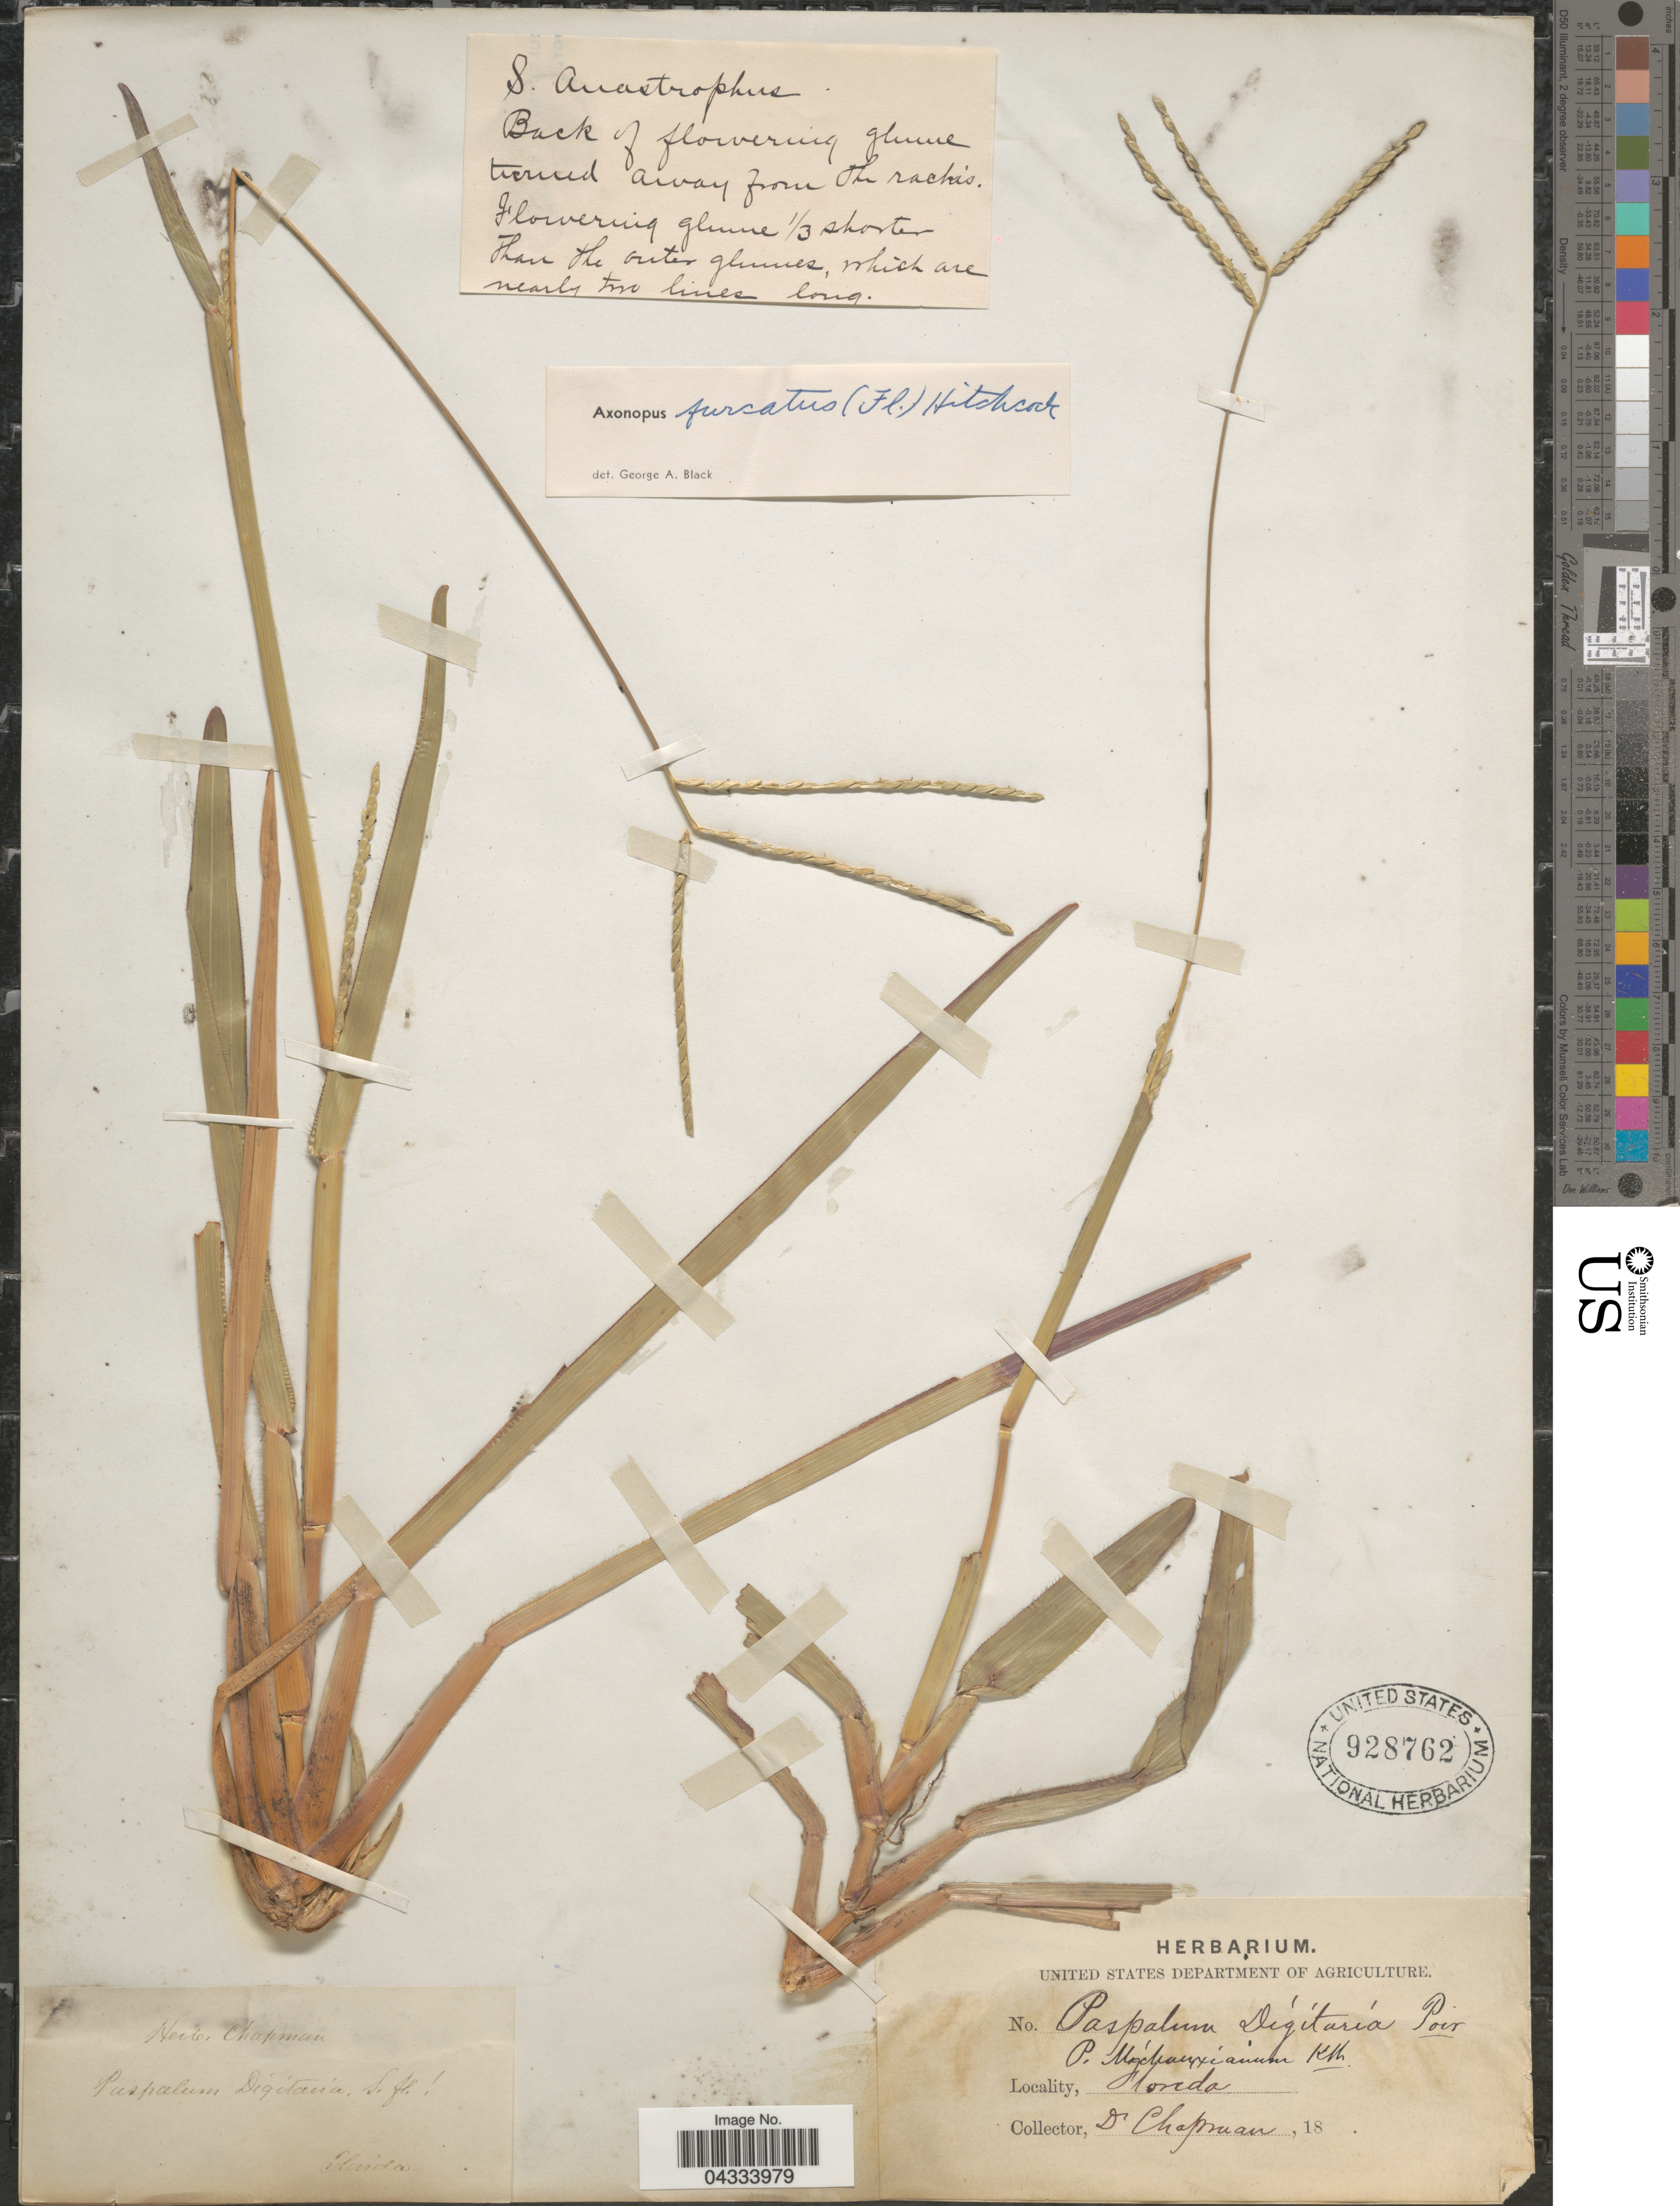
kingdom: Plantae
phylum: Tracheophyta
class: Liliopsida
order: Poales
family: Poaceae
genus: Axonopus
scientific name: Axonopus furcatus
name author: (Flüggé) Hitchc.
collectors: A. Chapman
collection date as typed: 18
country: United States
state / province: Florida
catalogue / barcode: US 928762